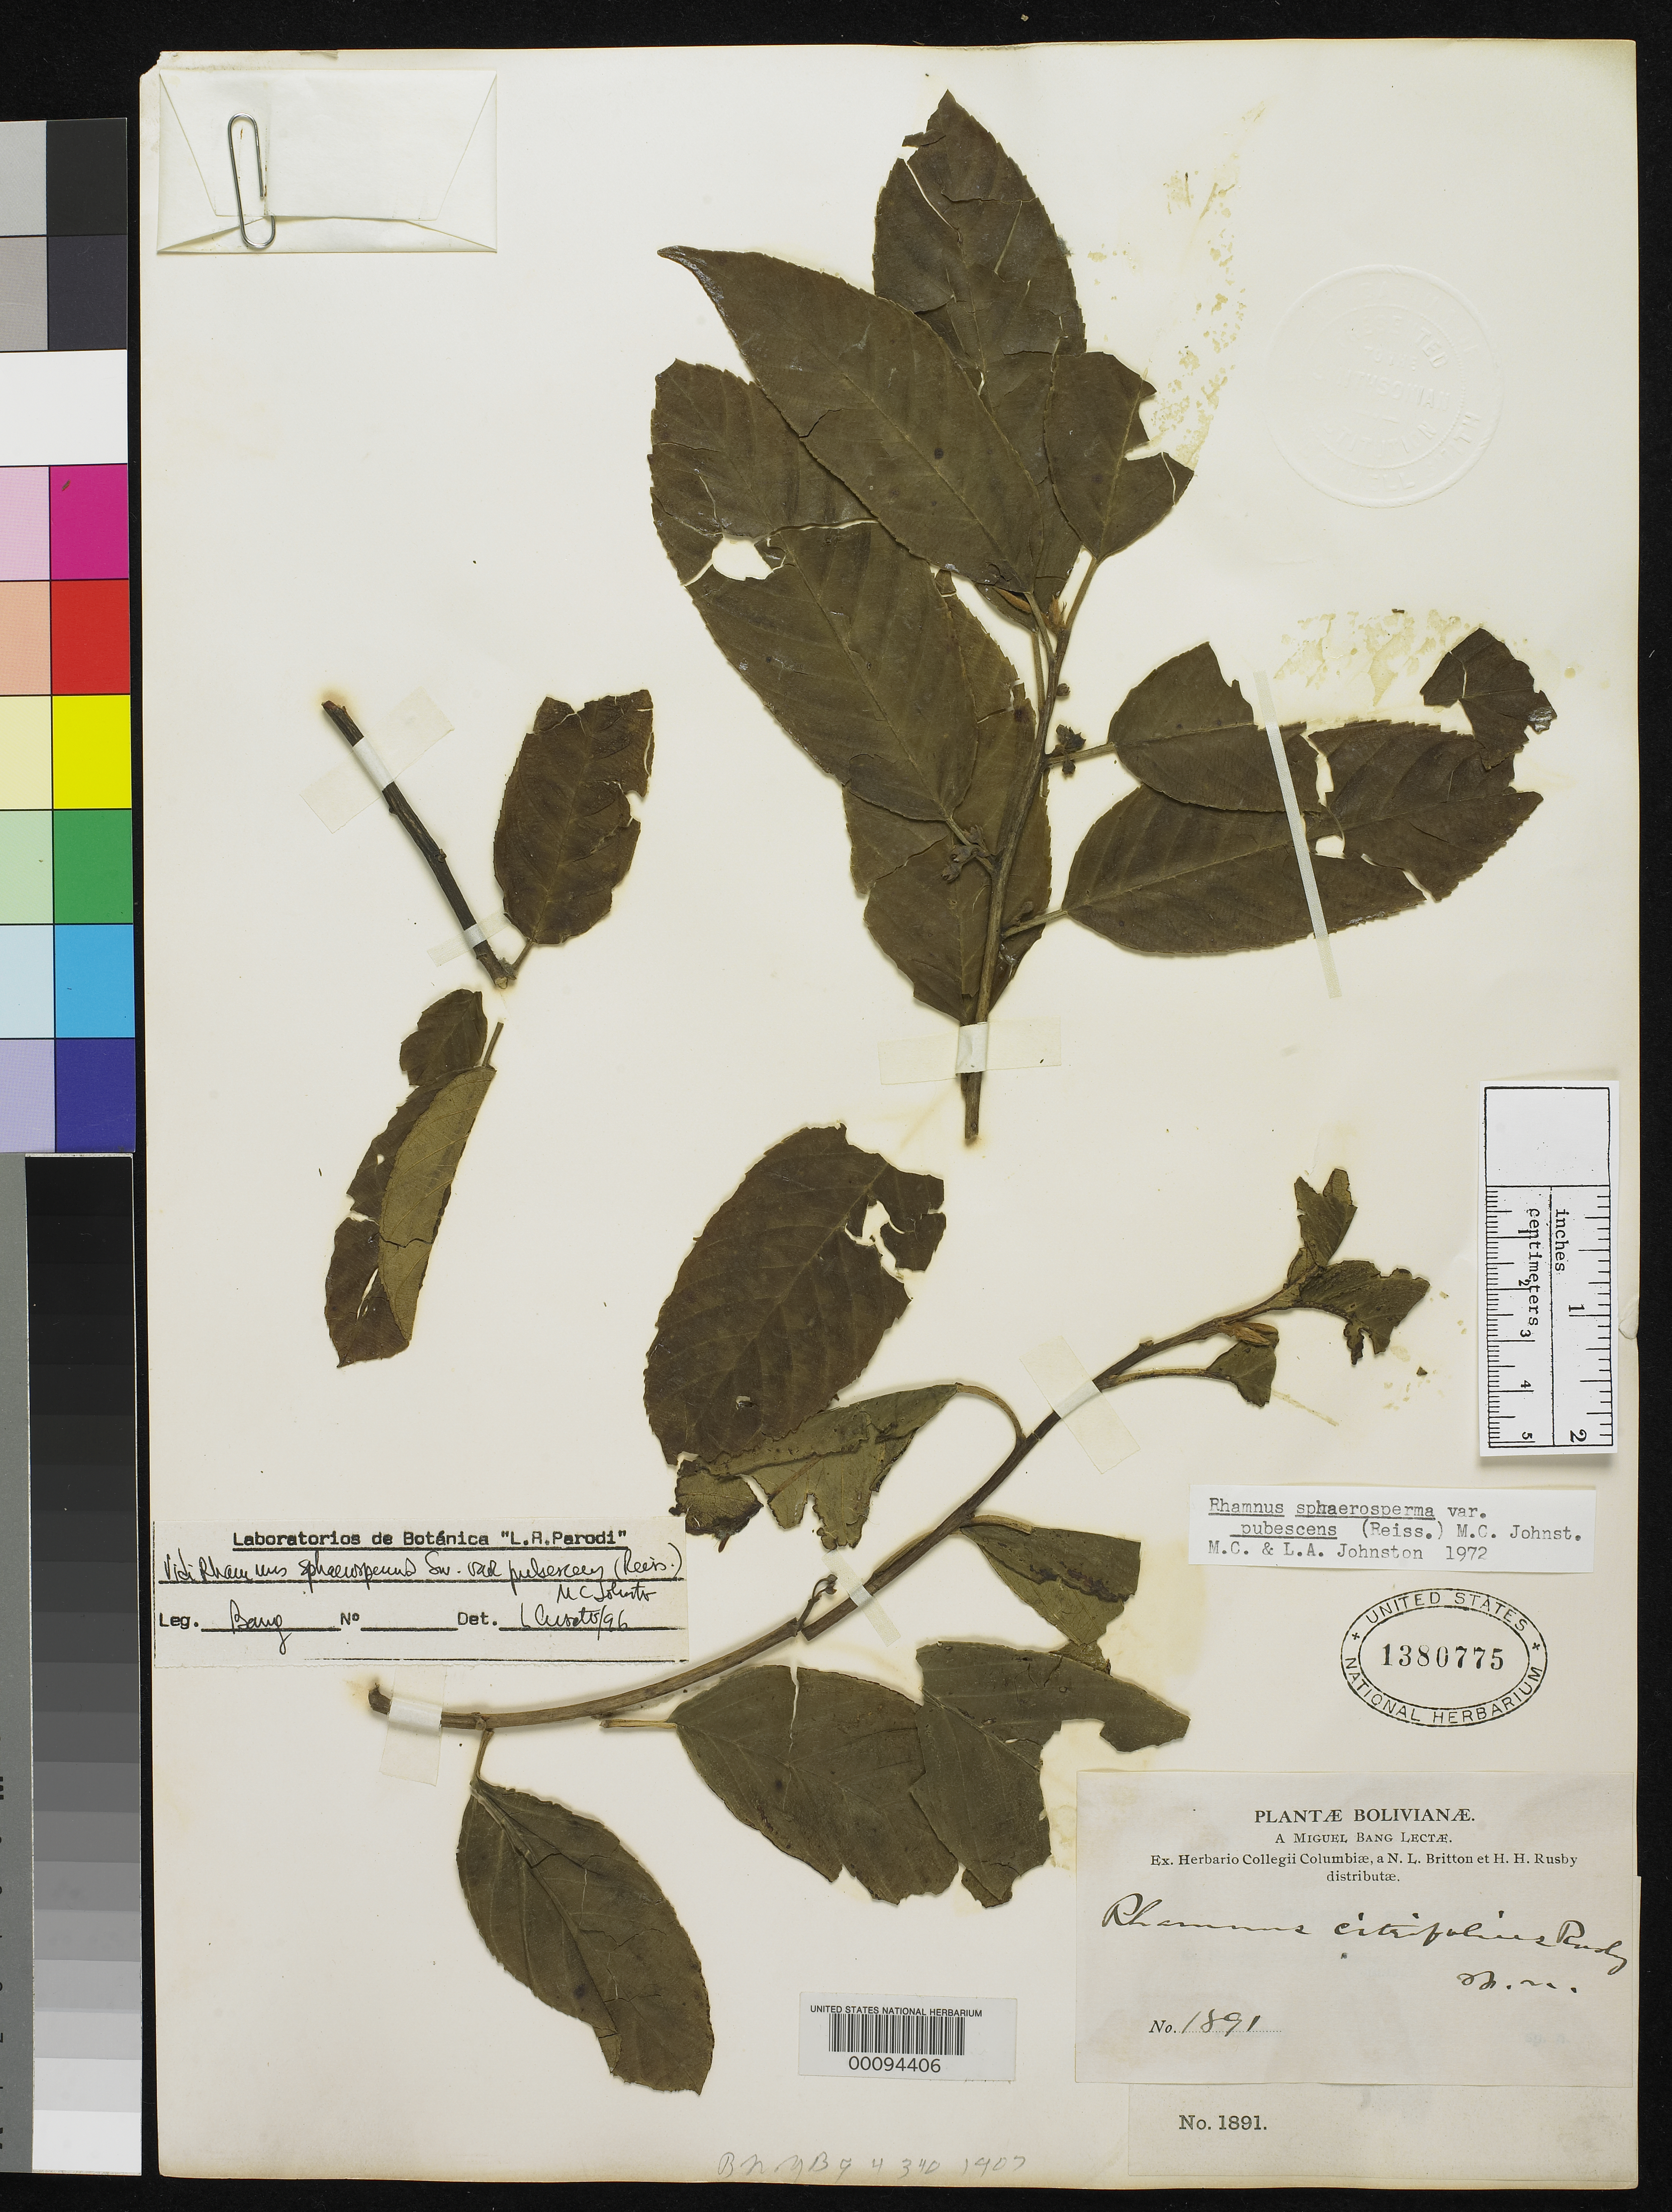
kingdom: Plantae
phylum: Tracheophyta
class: Magnoliopsida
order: Rosales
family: Rhamnaceae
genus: Rhamnus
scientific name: Rhamnus citrifolia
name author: Rusby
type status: Isotype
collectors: M. Bang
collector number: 1891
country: Bolivia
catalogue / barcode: US 1380775